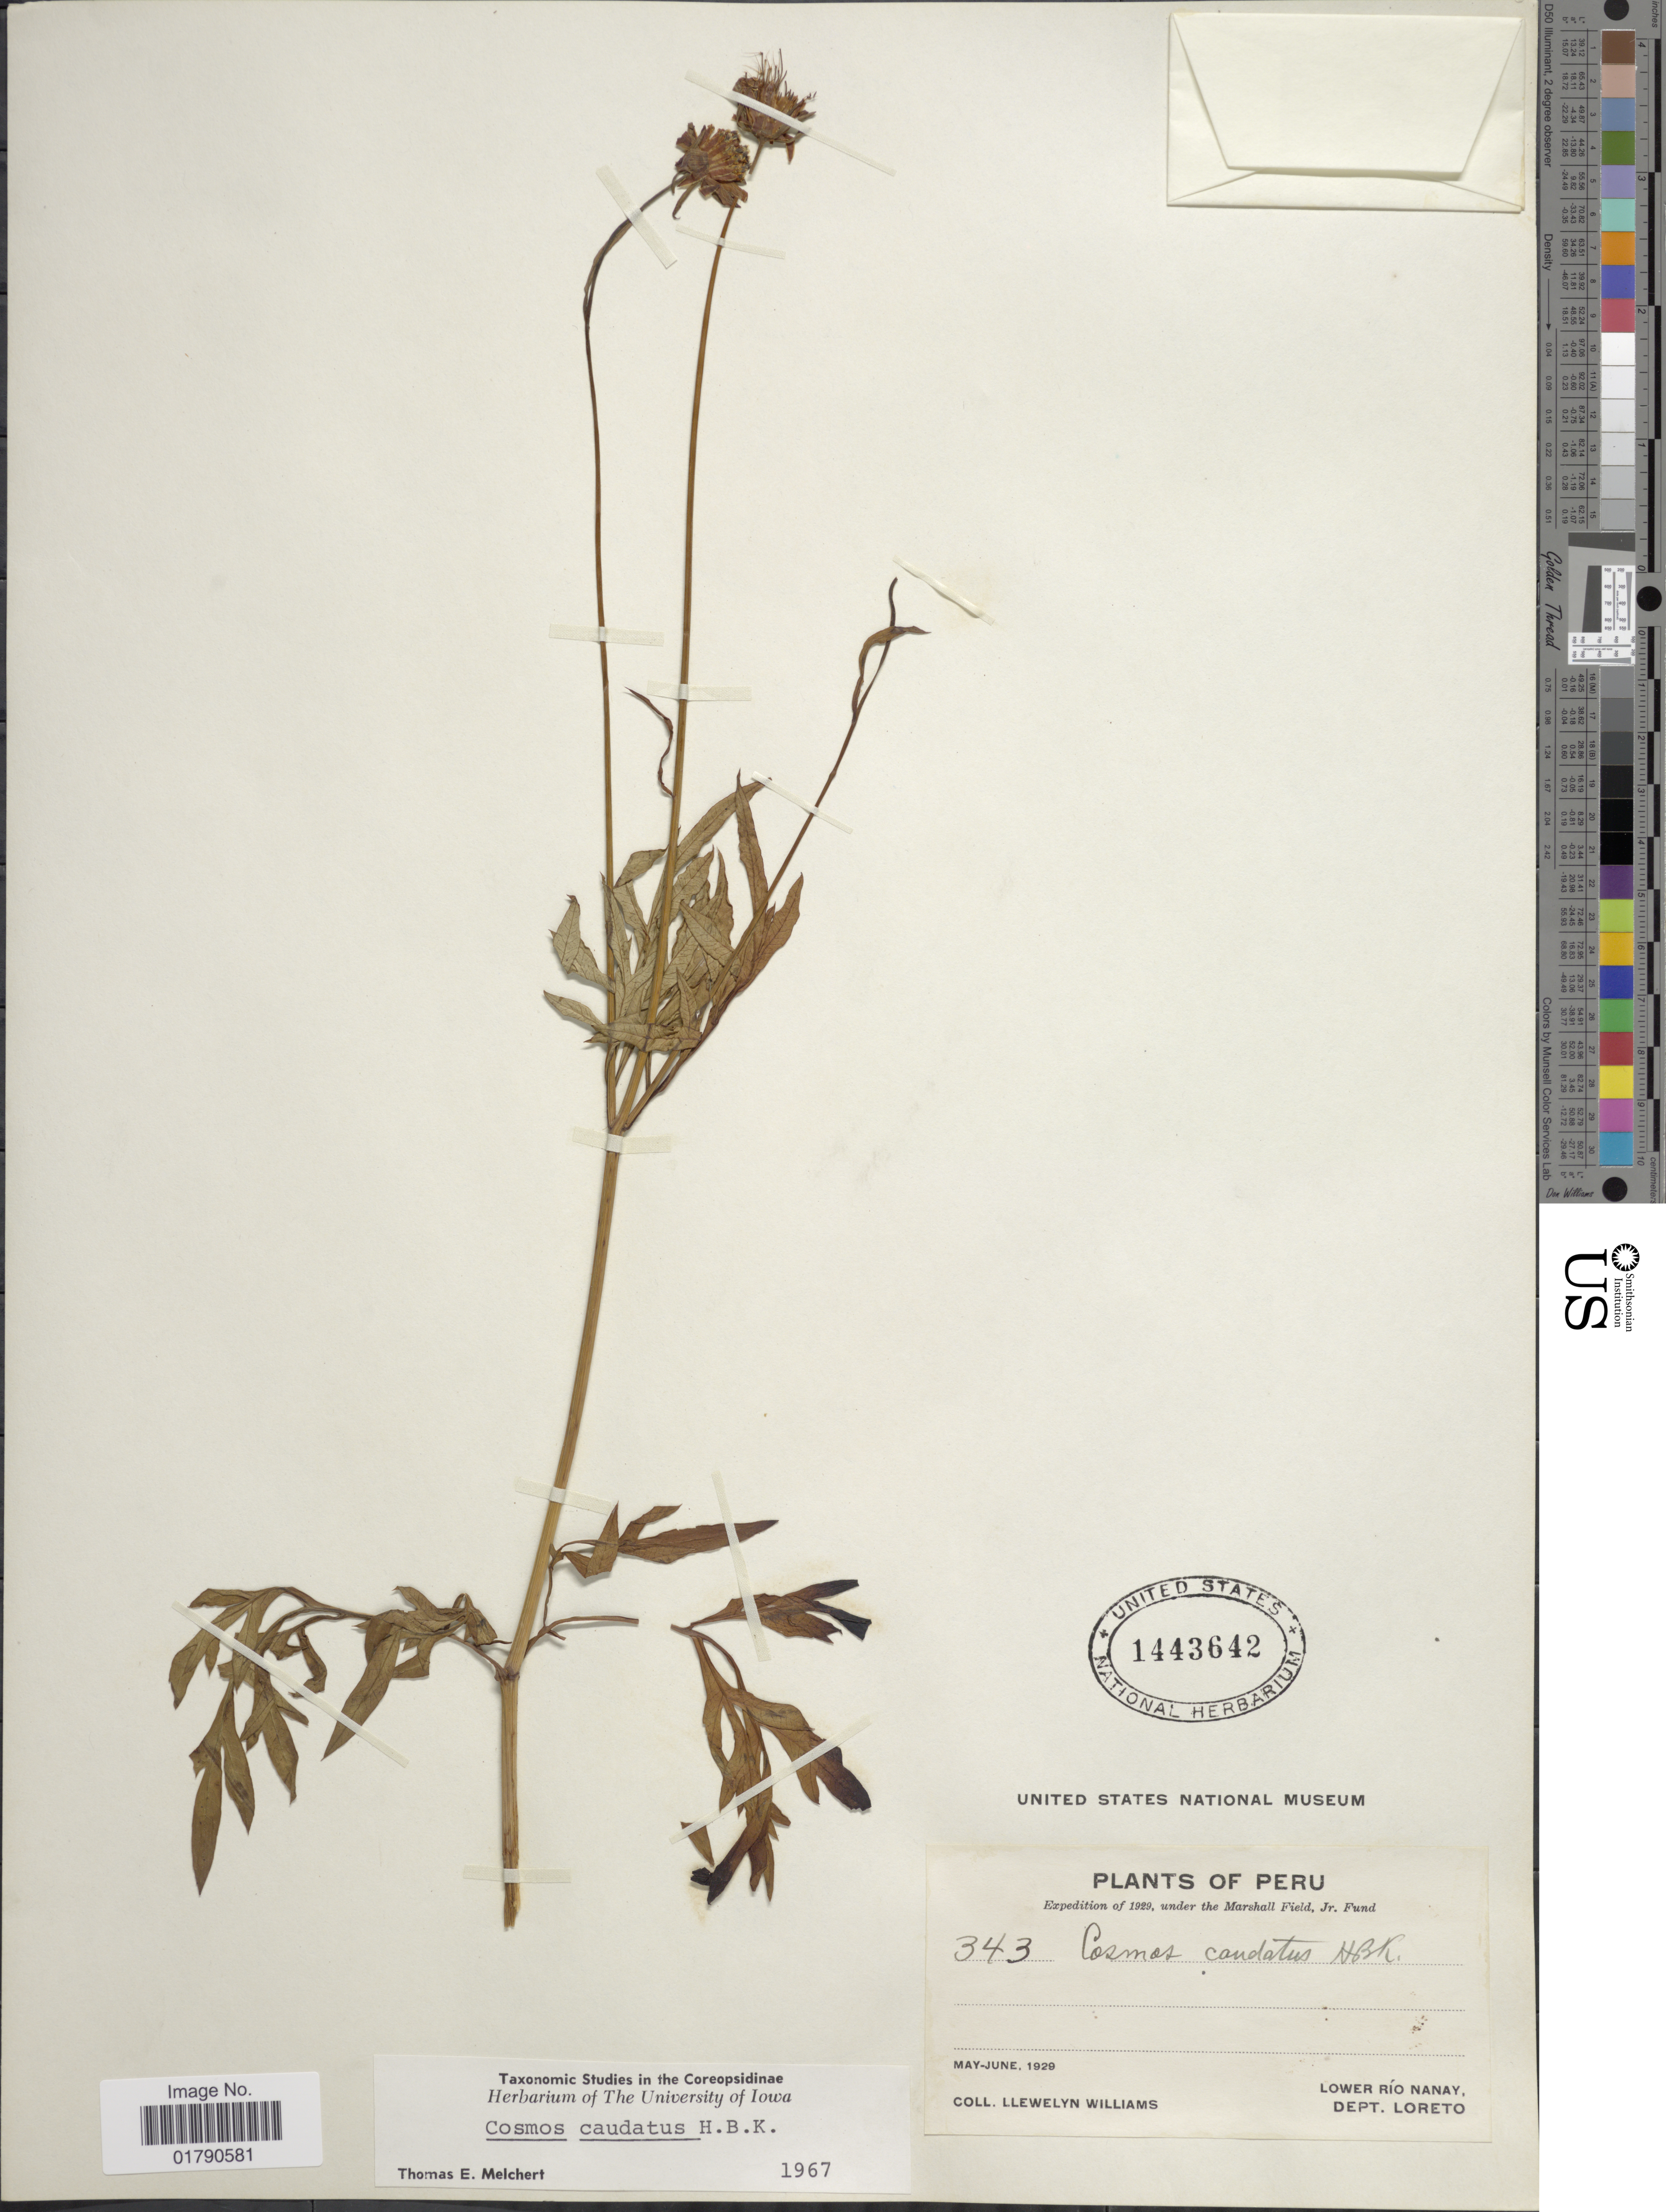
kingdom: Plantae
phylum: Tracheophyta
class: Magnoliopsida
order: Asterales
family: Asteraceae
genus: Cosmos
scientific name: Cosmos caudatus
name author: Kunth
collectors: Ll. Williams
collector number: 343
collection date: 1929-05/1929-06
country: Peru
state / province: Loreto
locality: Lower Rio Nanay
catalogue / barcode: US 1443642